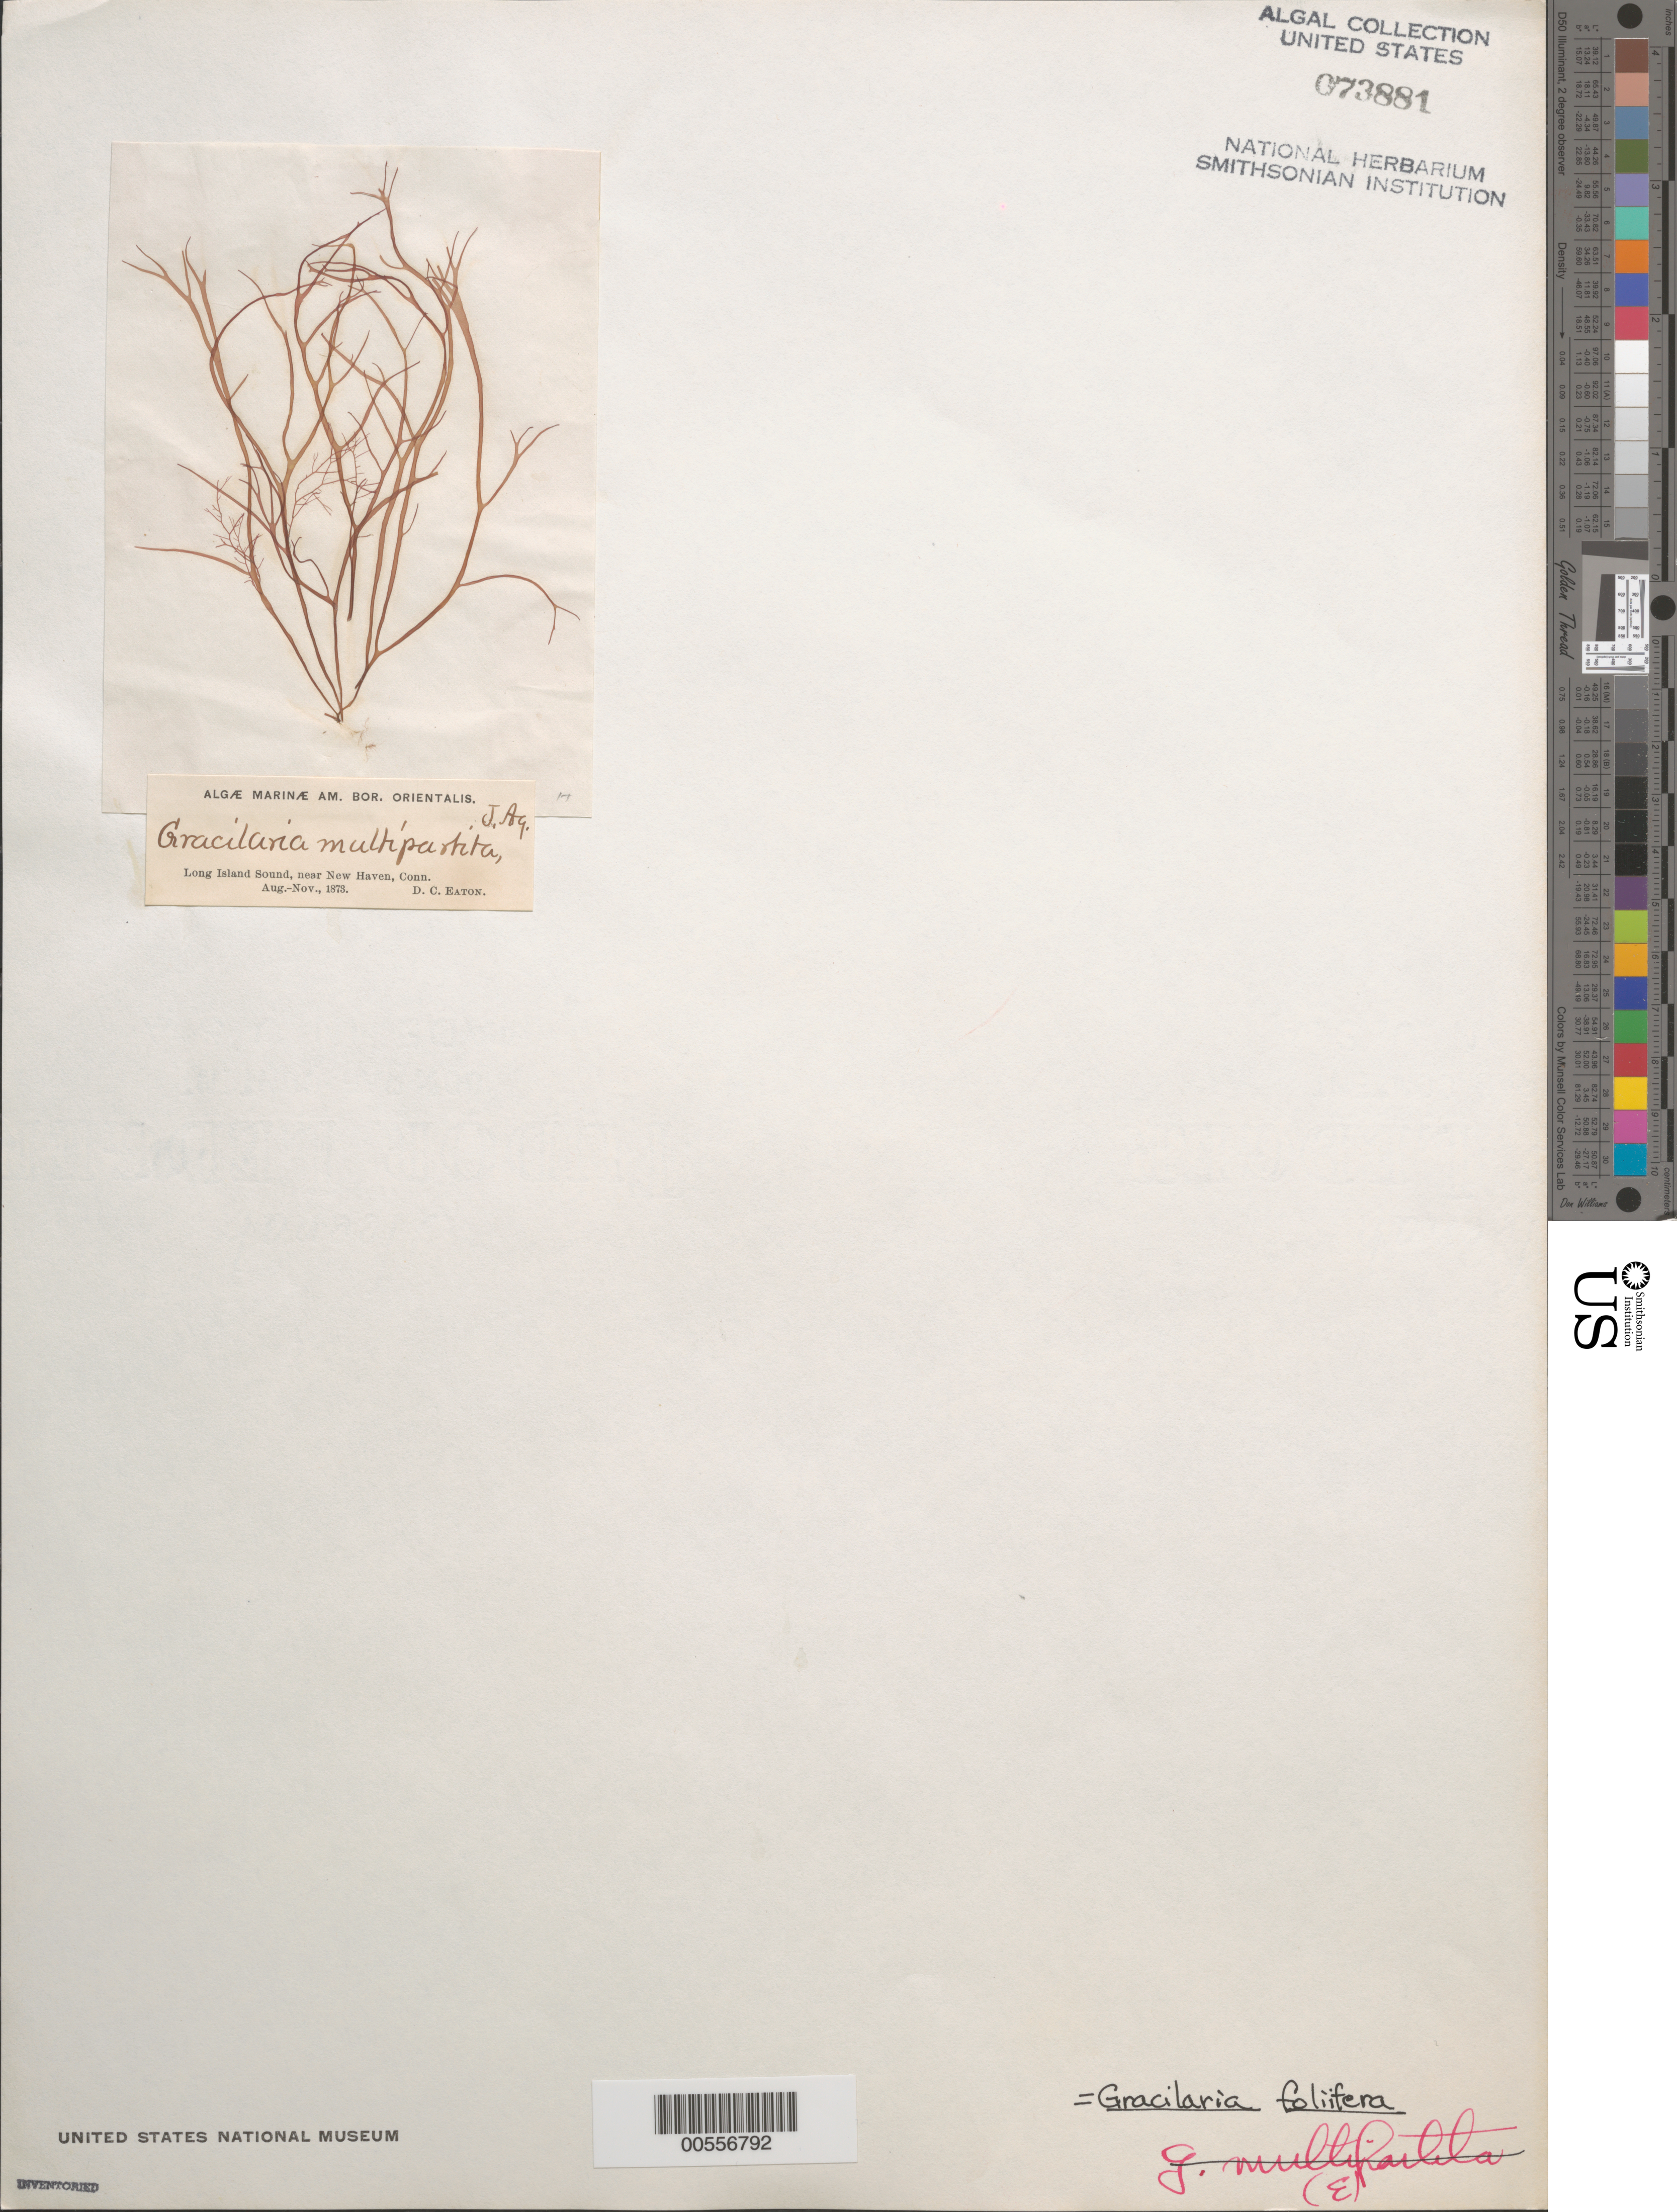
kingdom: Plantae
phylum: Rhodophyta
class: Florideophyceae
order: Gracilariales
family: Gracilariaceae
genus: Gracilaria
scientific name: Gracilaria foliifera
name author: (Forssk.) Børgesen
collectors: D. C. Eaton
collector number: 17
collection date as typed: Aug 1873 TO -- Nov 1873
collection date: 1873-08/1873-11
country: United States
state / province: Connecticut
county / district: New Haven County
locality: Long Island Sound near New Haven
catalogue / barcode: US 73881